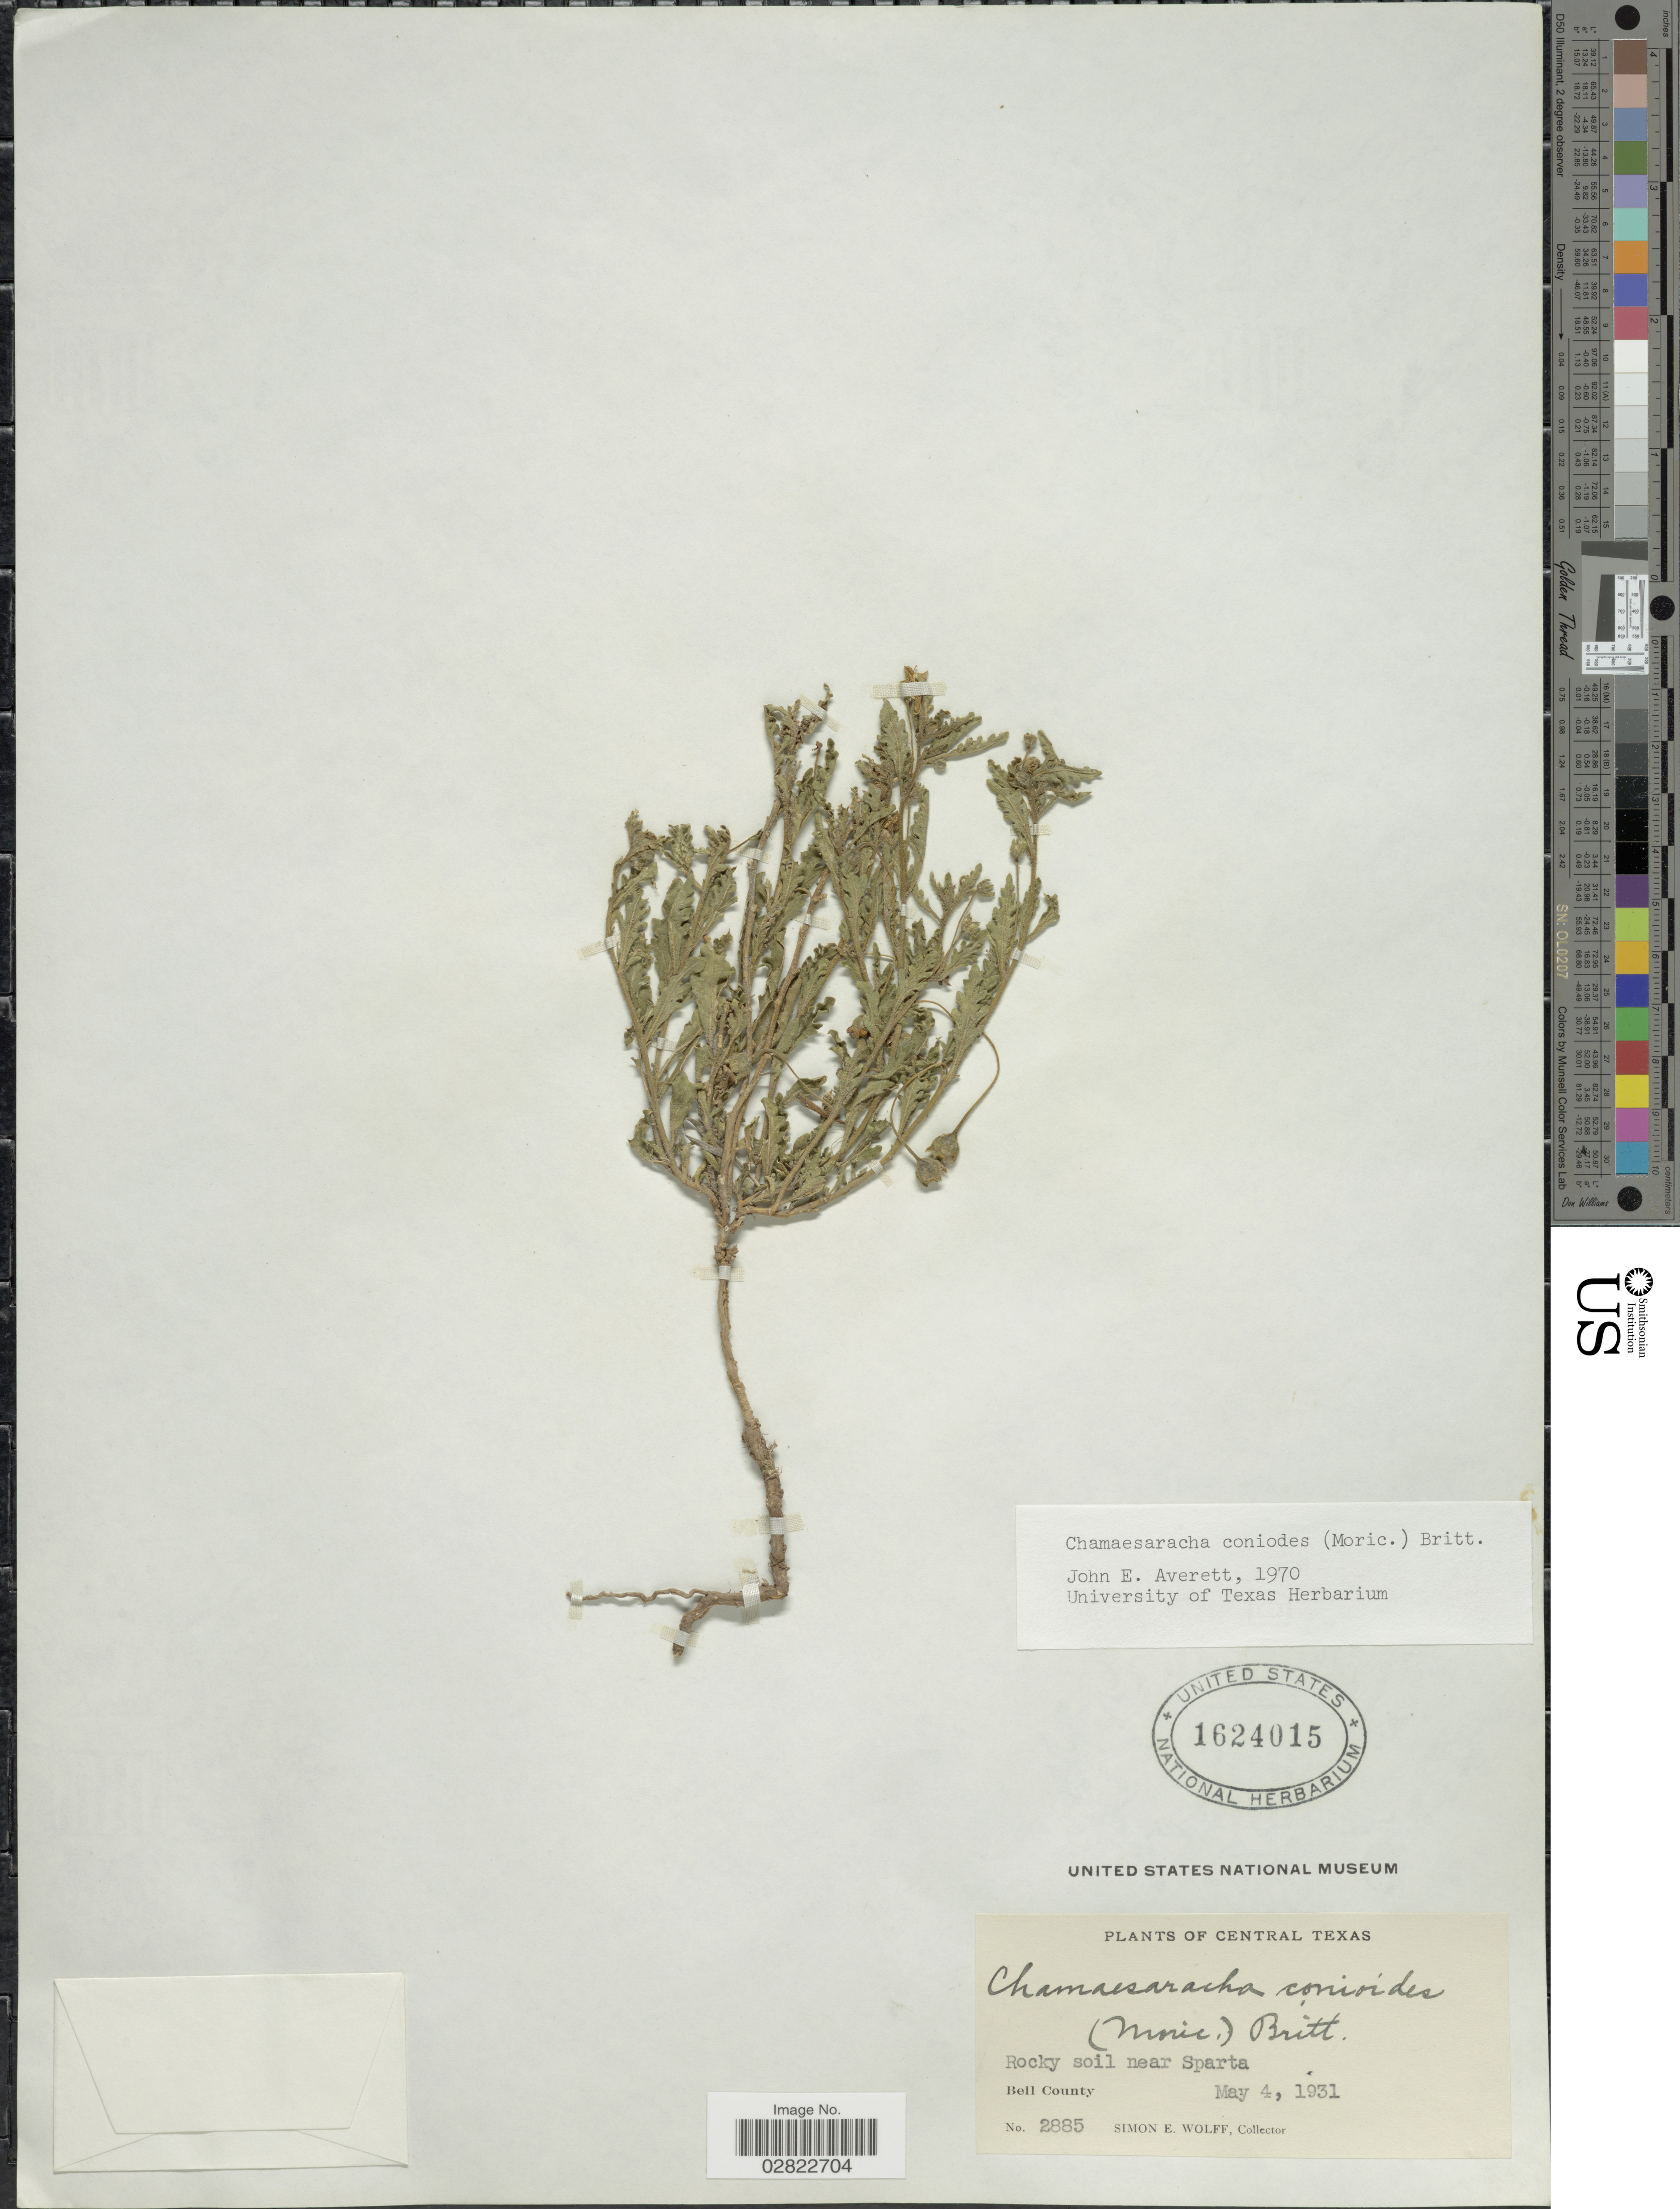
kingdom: Plantae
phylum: Tracheophyta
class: Magnoliopsida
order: Solanales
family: Solanaceae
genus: Chamaesaracha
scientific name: Chamaesaracha coniodes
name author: (Moric. ex Dunal) Britton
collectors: S. E. Wolff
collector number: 2885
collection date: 1931-05-04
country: United States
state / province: Texas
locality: Central Texas, Rocky soil near Sparta, Bell County.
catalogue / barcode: US 1624015